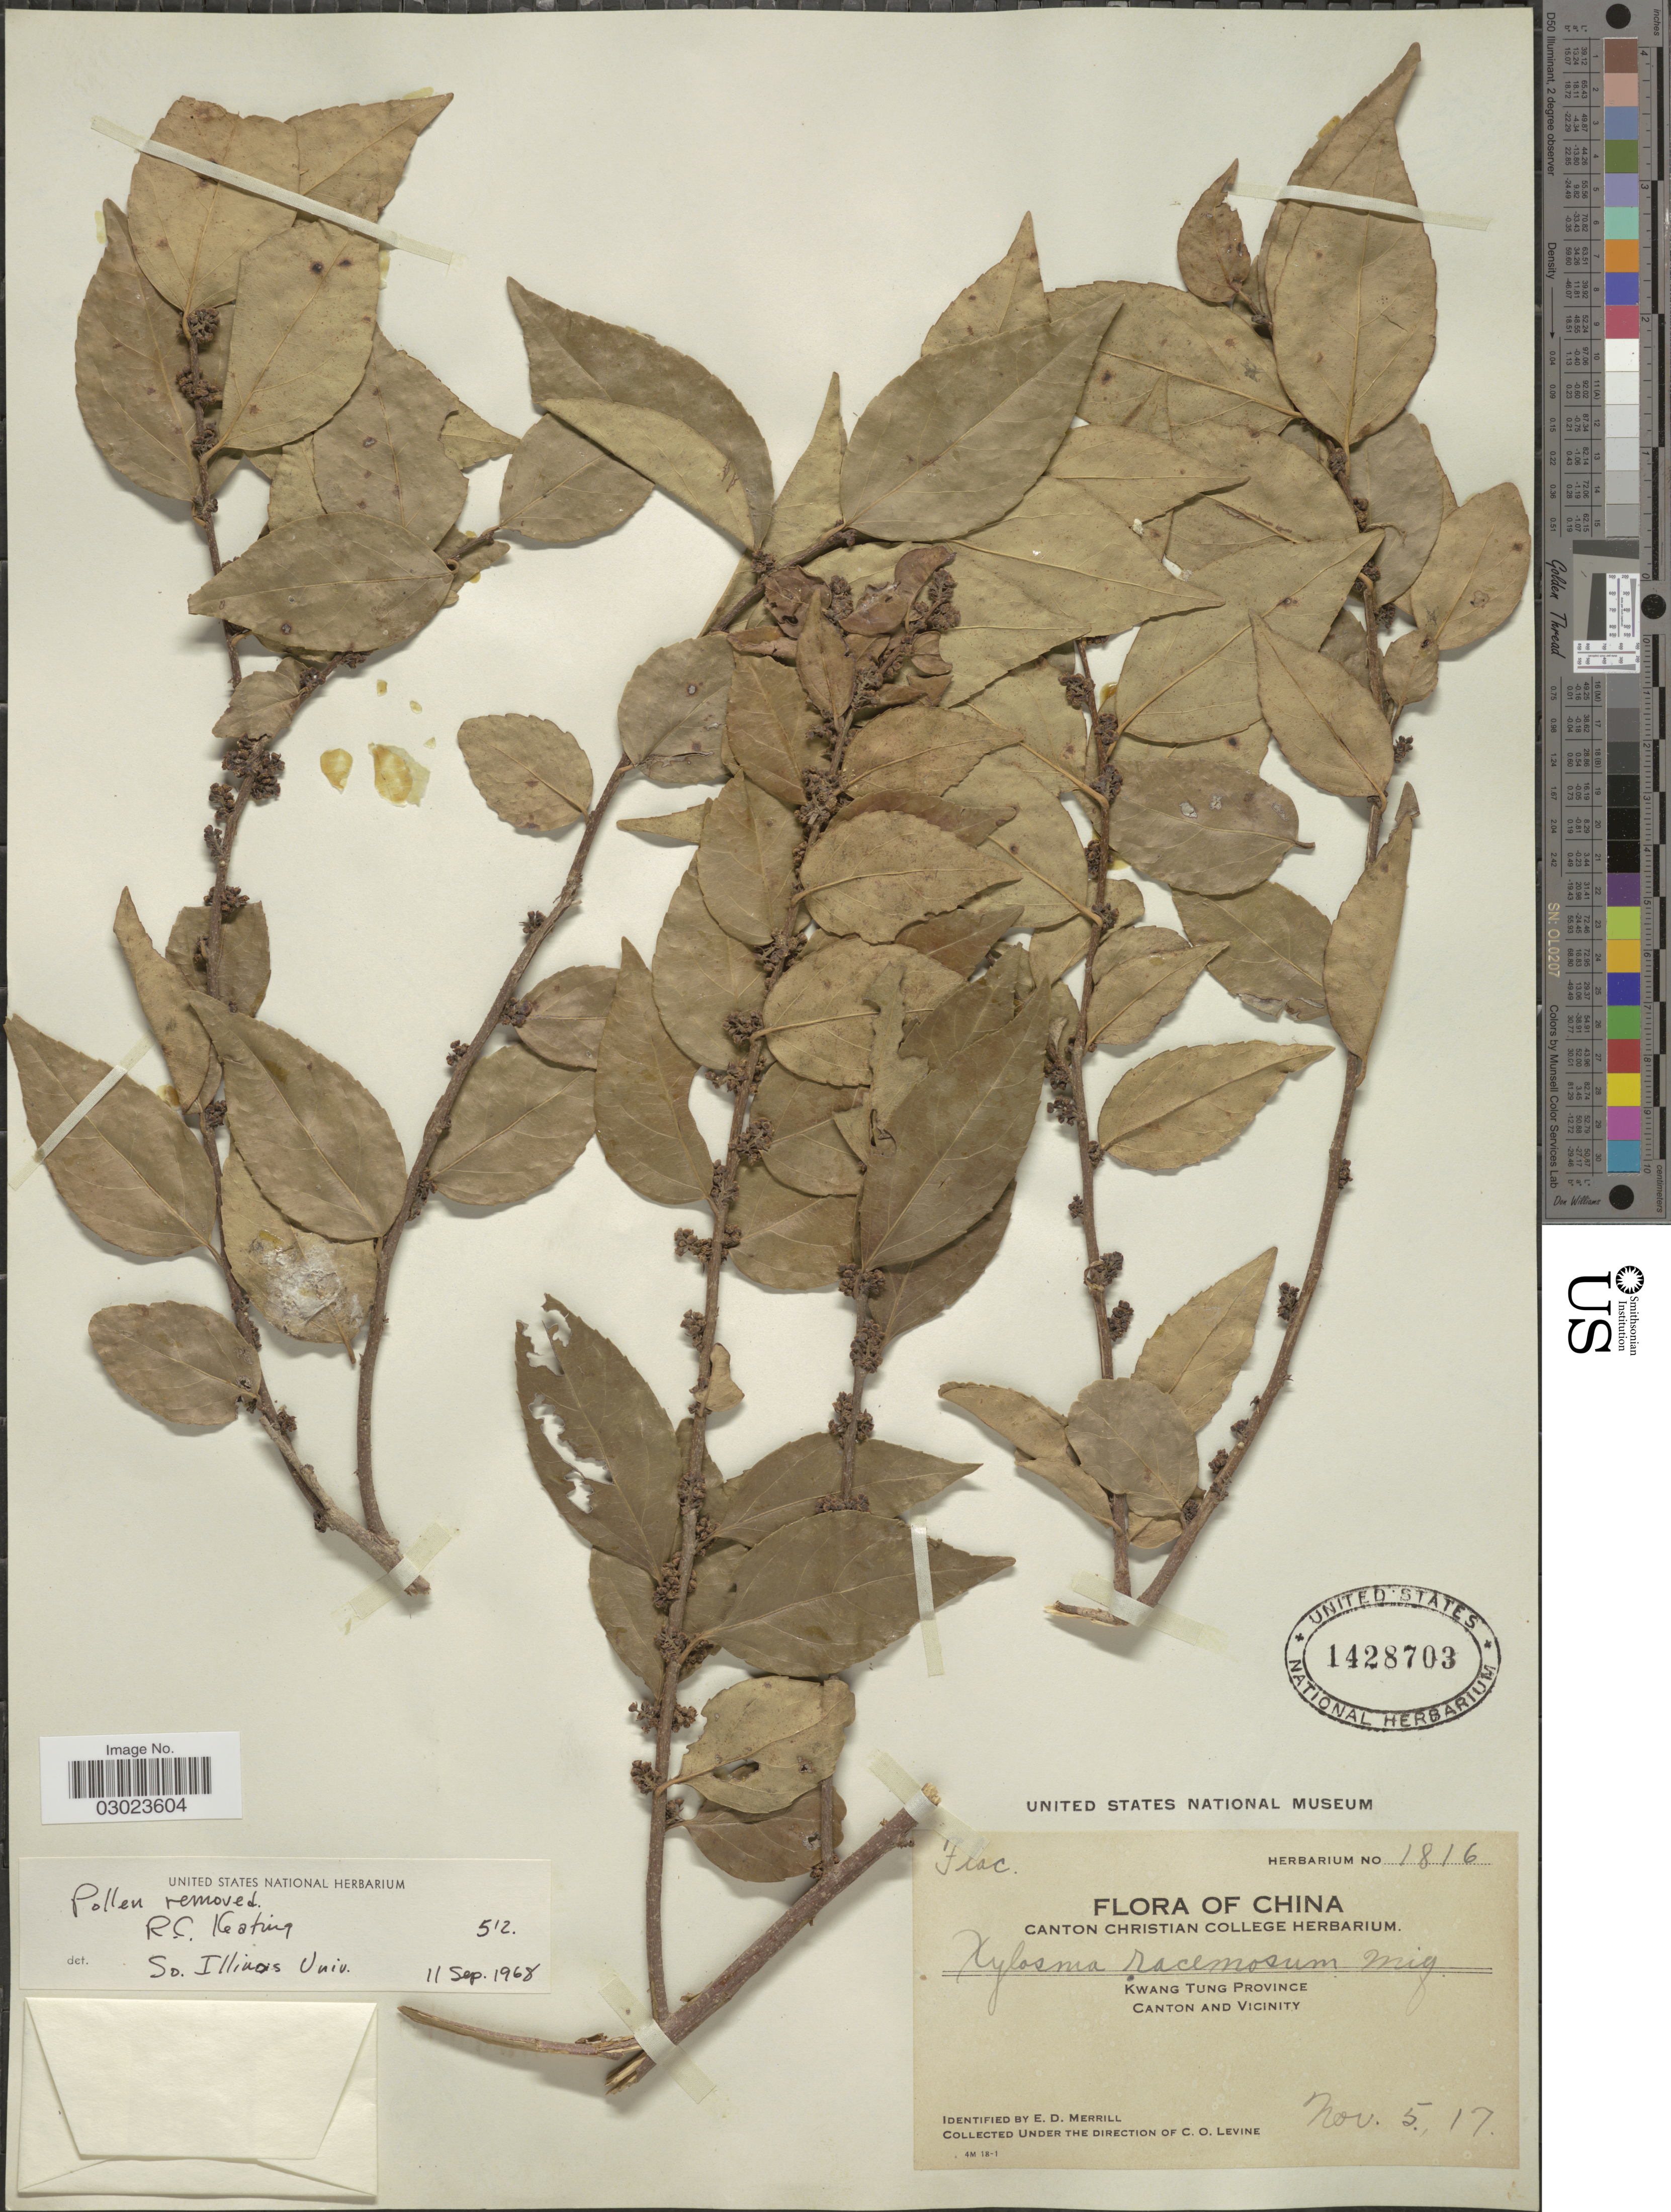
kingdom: Plantae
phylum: Tracheophyta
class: Magnoliopsida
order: Malpighiales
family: Salicaceae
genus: Xylosma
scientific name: Xylosma congesta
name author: (Lour.) Merr.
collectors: C. O. Levine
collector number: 1816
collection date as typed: Transcribed d/m/y: 5/11/17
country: China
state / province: Guangdong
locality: Kwang Tung Province, Canton and Vicinity.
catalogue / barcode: US 1428703